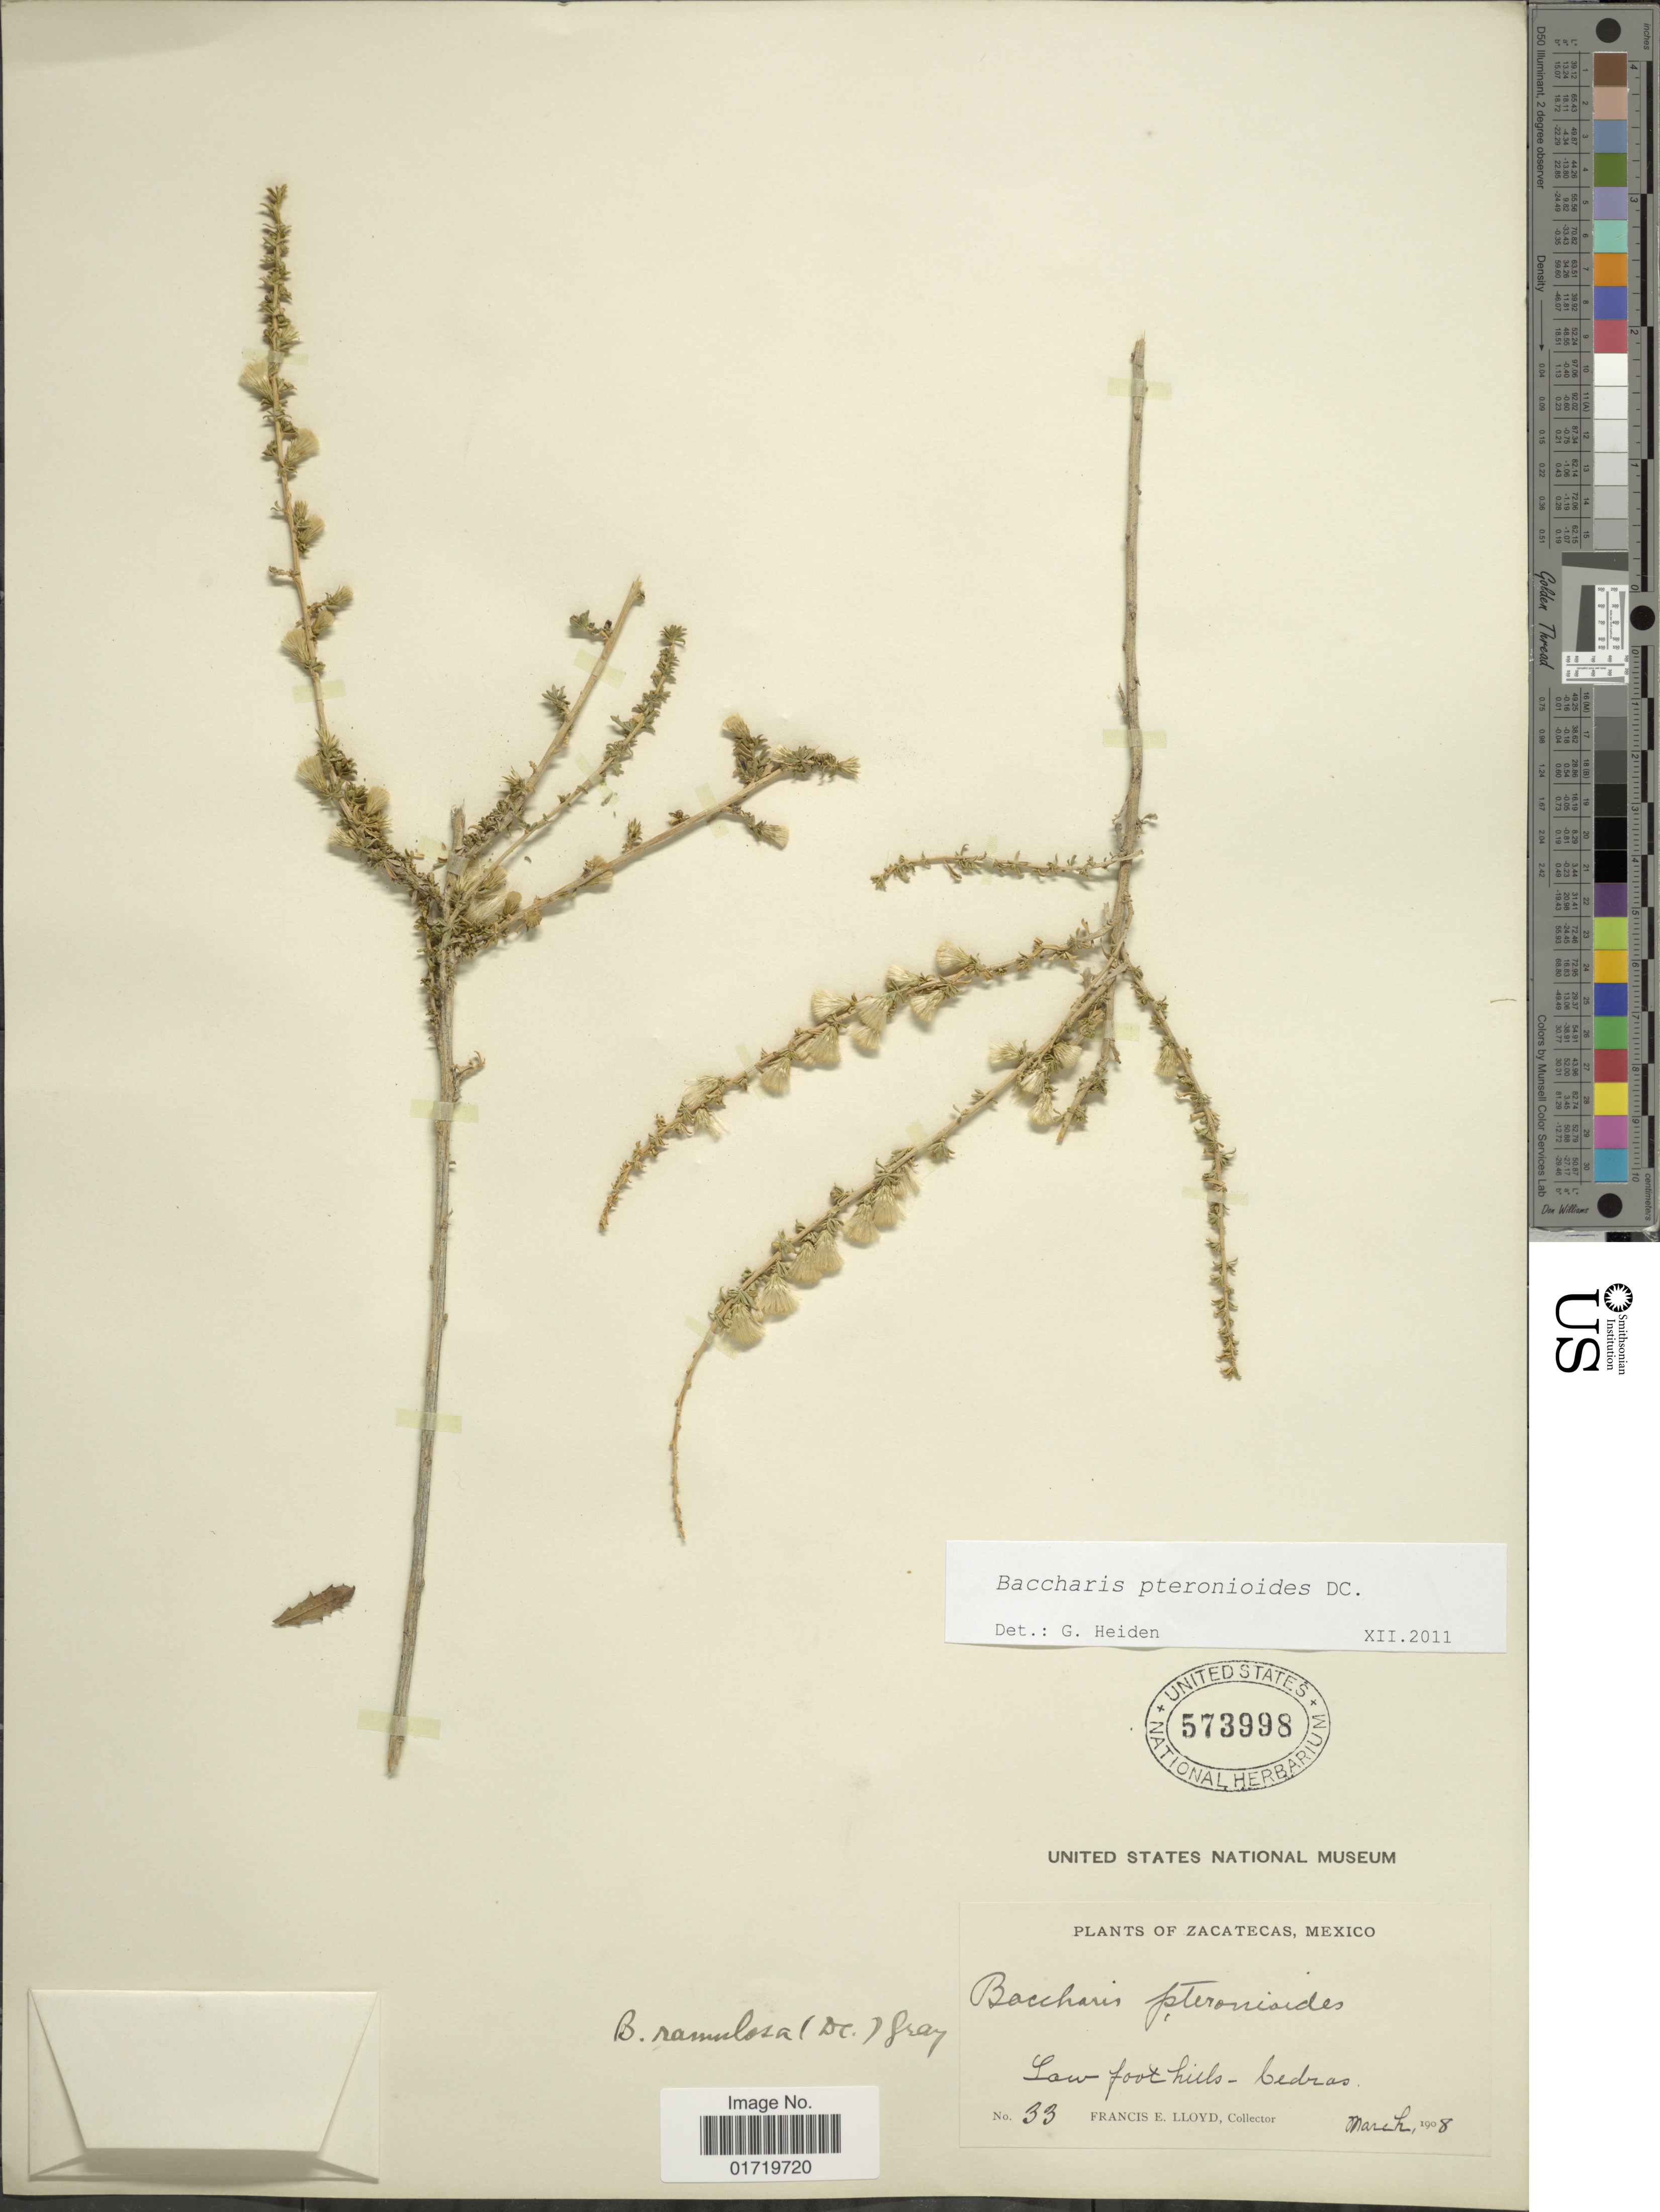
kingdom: Plantae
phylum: Tracheophyta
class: Magnoliopsida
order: Asterales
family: Asteraceae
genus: Baccharis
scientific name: Baccharis pteronioides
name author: DC.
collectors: Lloyd, C. E.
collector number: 33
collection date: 1908-03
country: Mexico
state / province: Zacatecas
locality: Low foot-hills, bedras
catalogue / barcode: US 573998